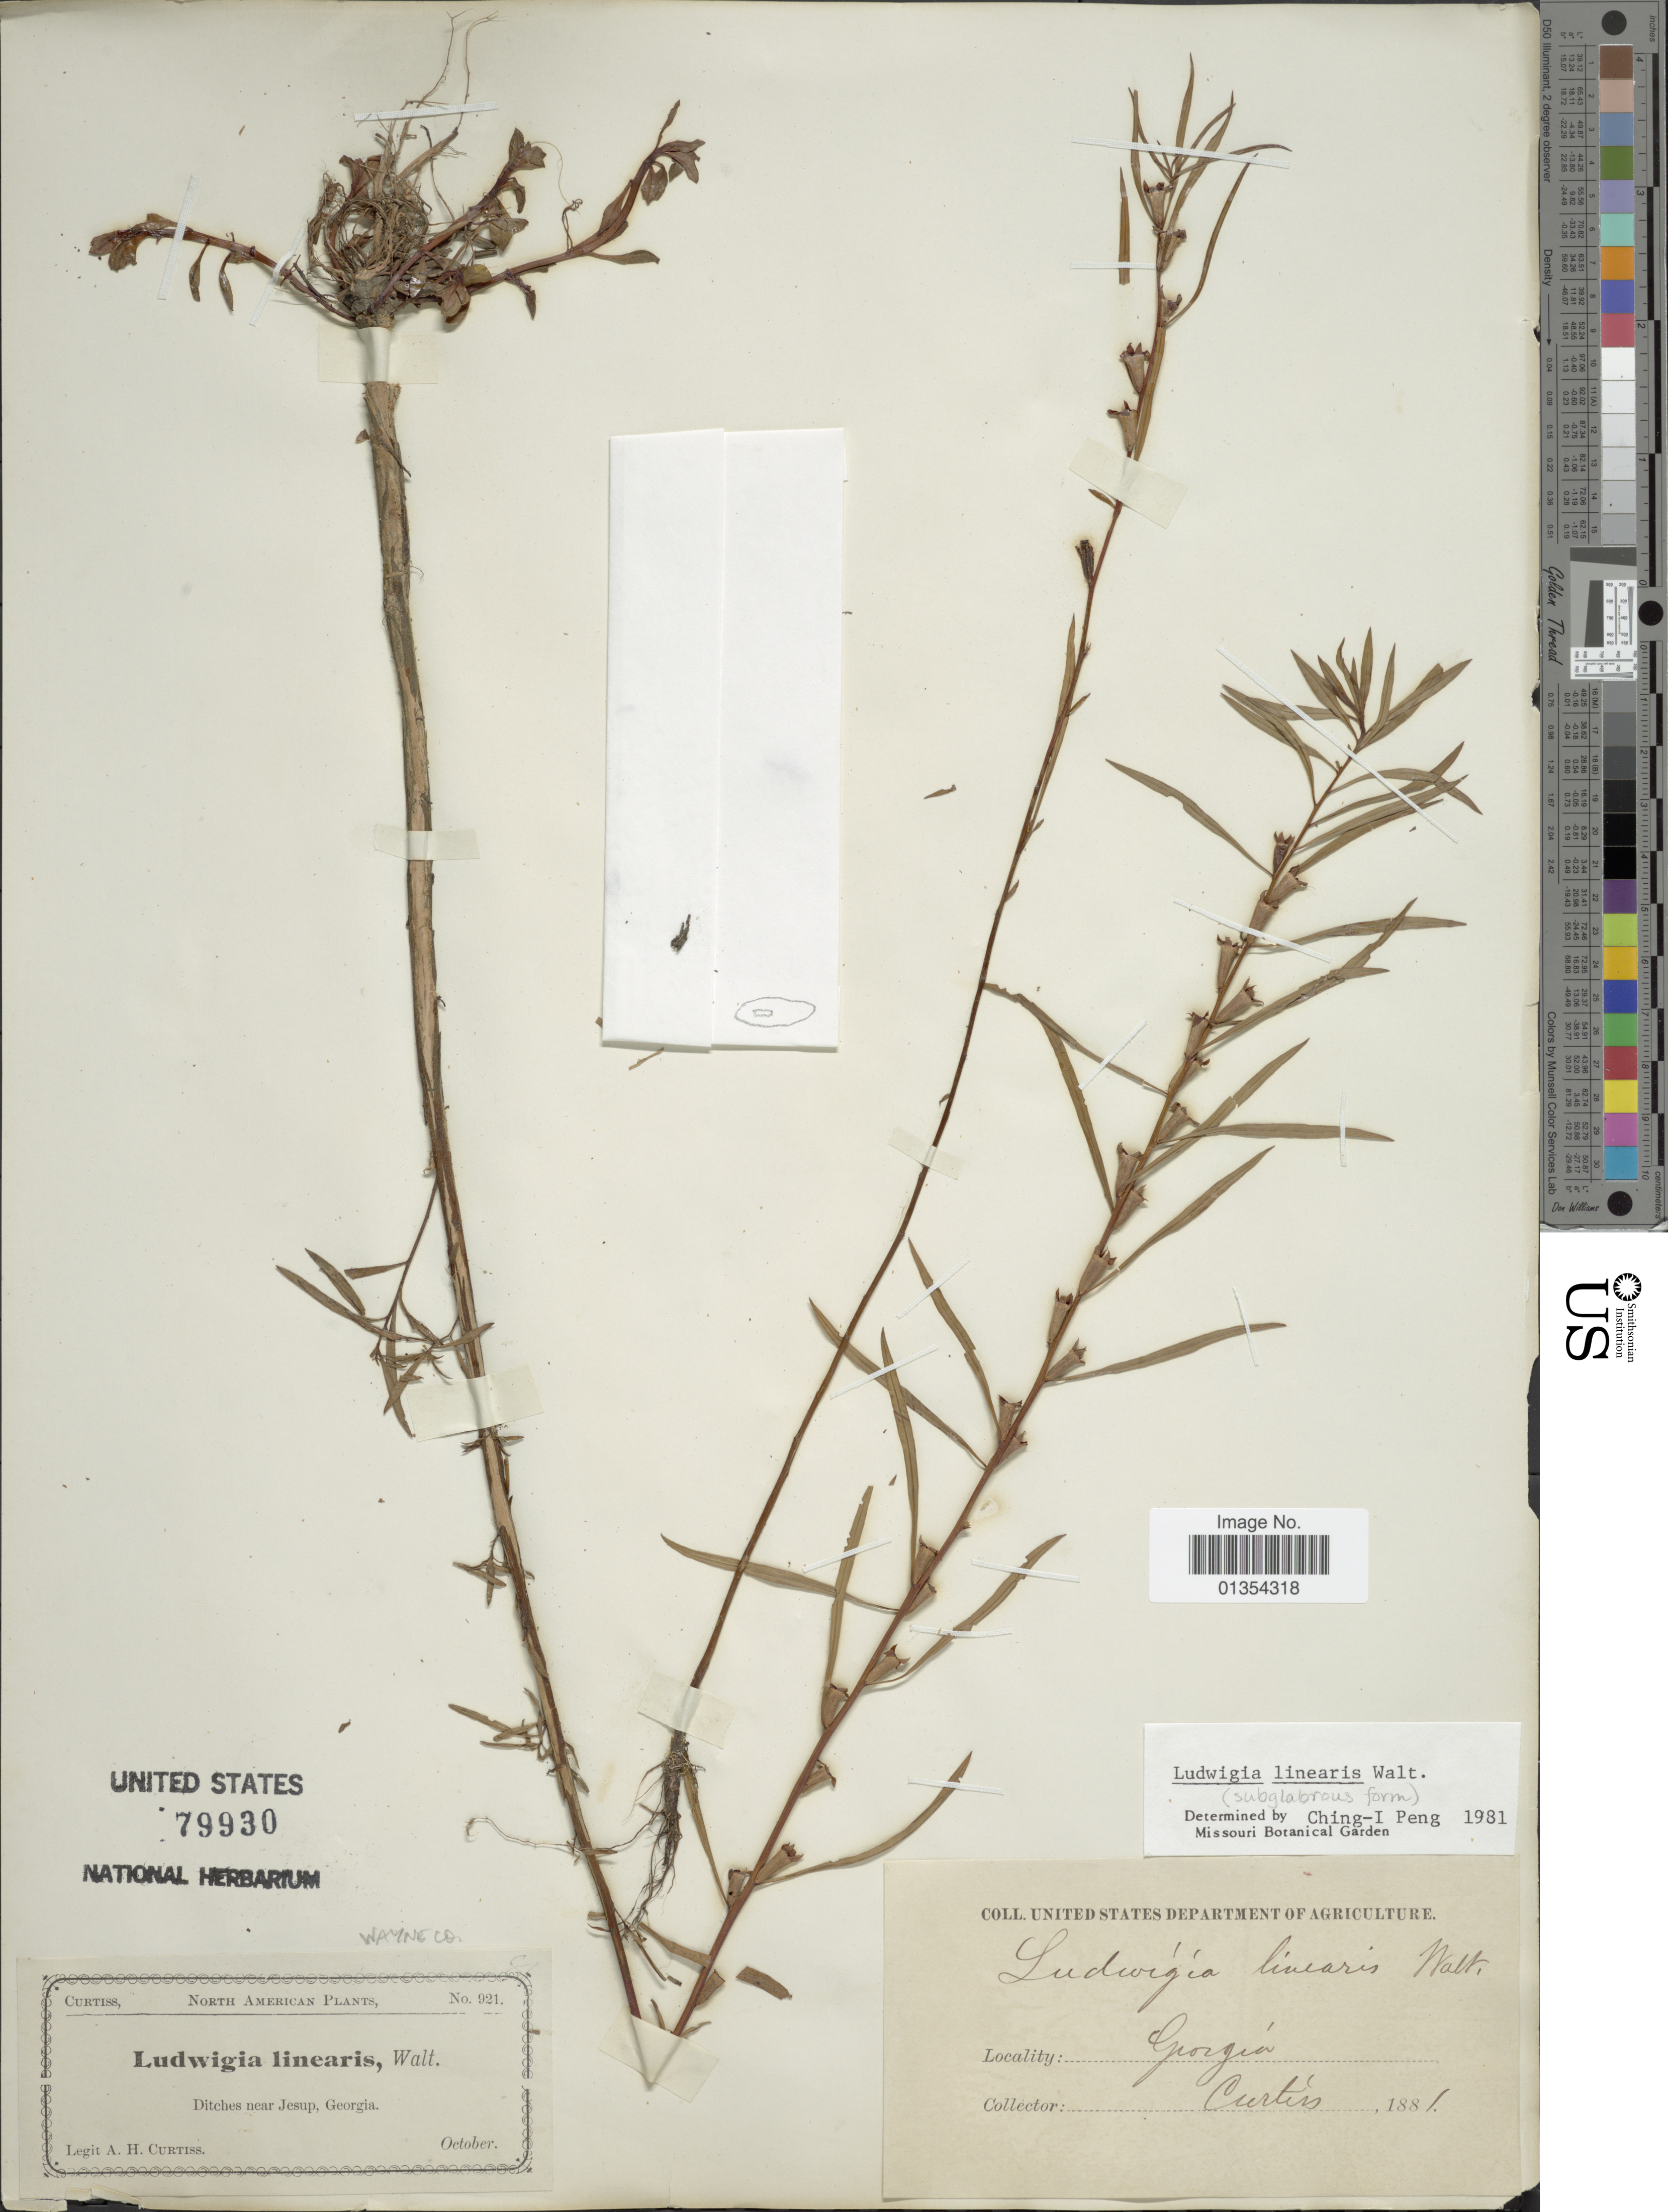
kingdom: Plantae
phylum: Tracheophyta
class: Magnoliopsida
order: Myrtales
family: Onagraceae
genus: Ludwigia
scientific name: Ludwigia linearis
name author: Walter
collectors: A. H. Curtiss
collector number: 921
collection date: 1881-10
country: United States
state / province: Georgia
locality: North America, Ditches near Jesup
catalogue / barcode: US 79930